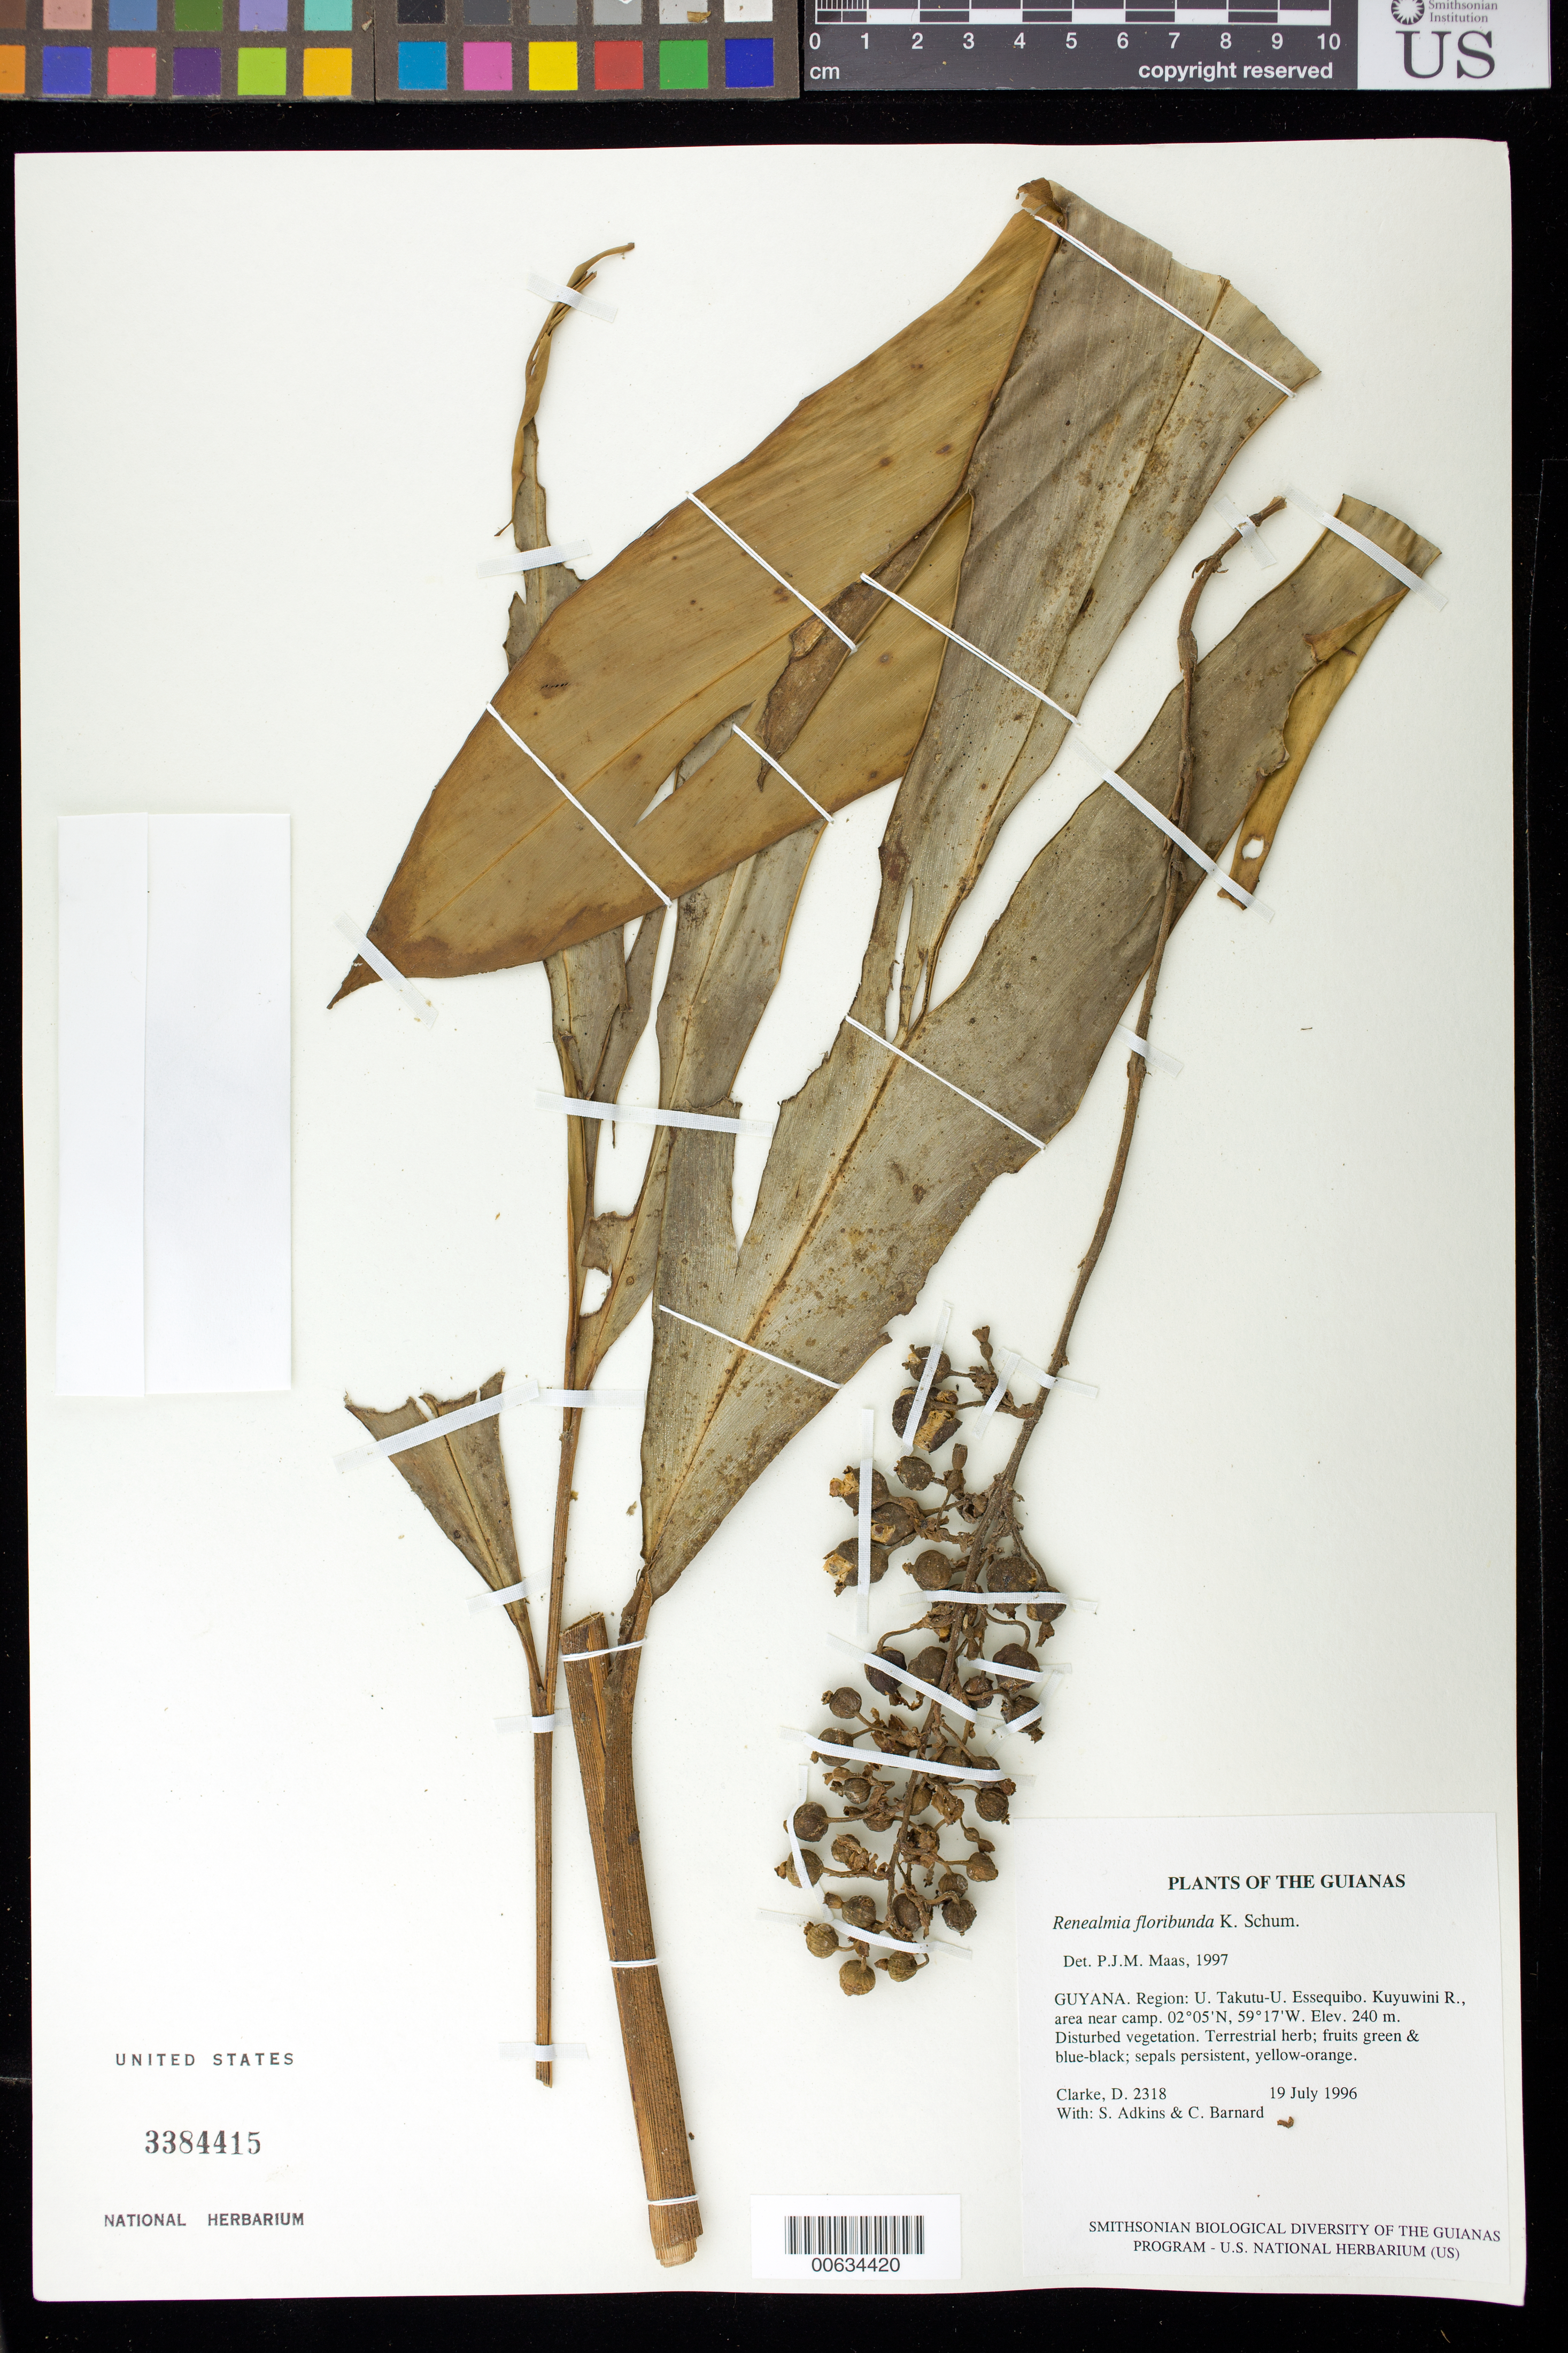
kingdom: Plantae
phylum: Tracheophyta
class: Liliopsida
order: Zingiberales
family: Zingiberaceae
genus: Renealmia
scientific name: Renealmia floribunda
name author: K. Schum.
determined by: Maas, Paul J. M.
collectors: H. D. Clarke, S. Adkins & C. Bernard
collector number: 2318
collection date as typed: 19 July 1996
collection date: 1996-07-19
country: Guyana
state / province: U. Takutu-U. Essequibo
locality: Kuyuwini R., area near camp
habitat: Disturbed vegetation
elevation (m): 240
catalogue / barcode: US 3384415